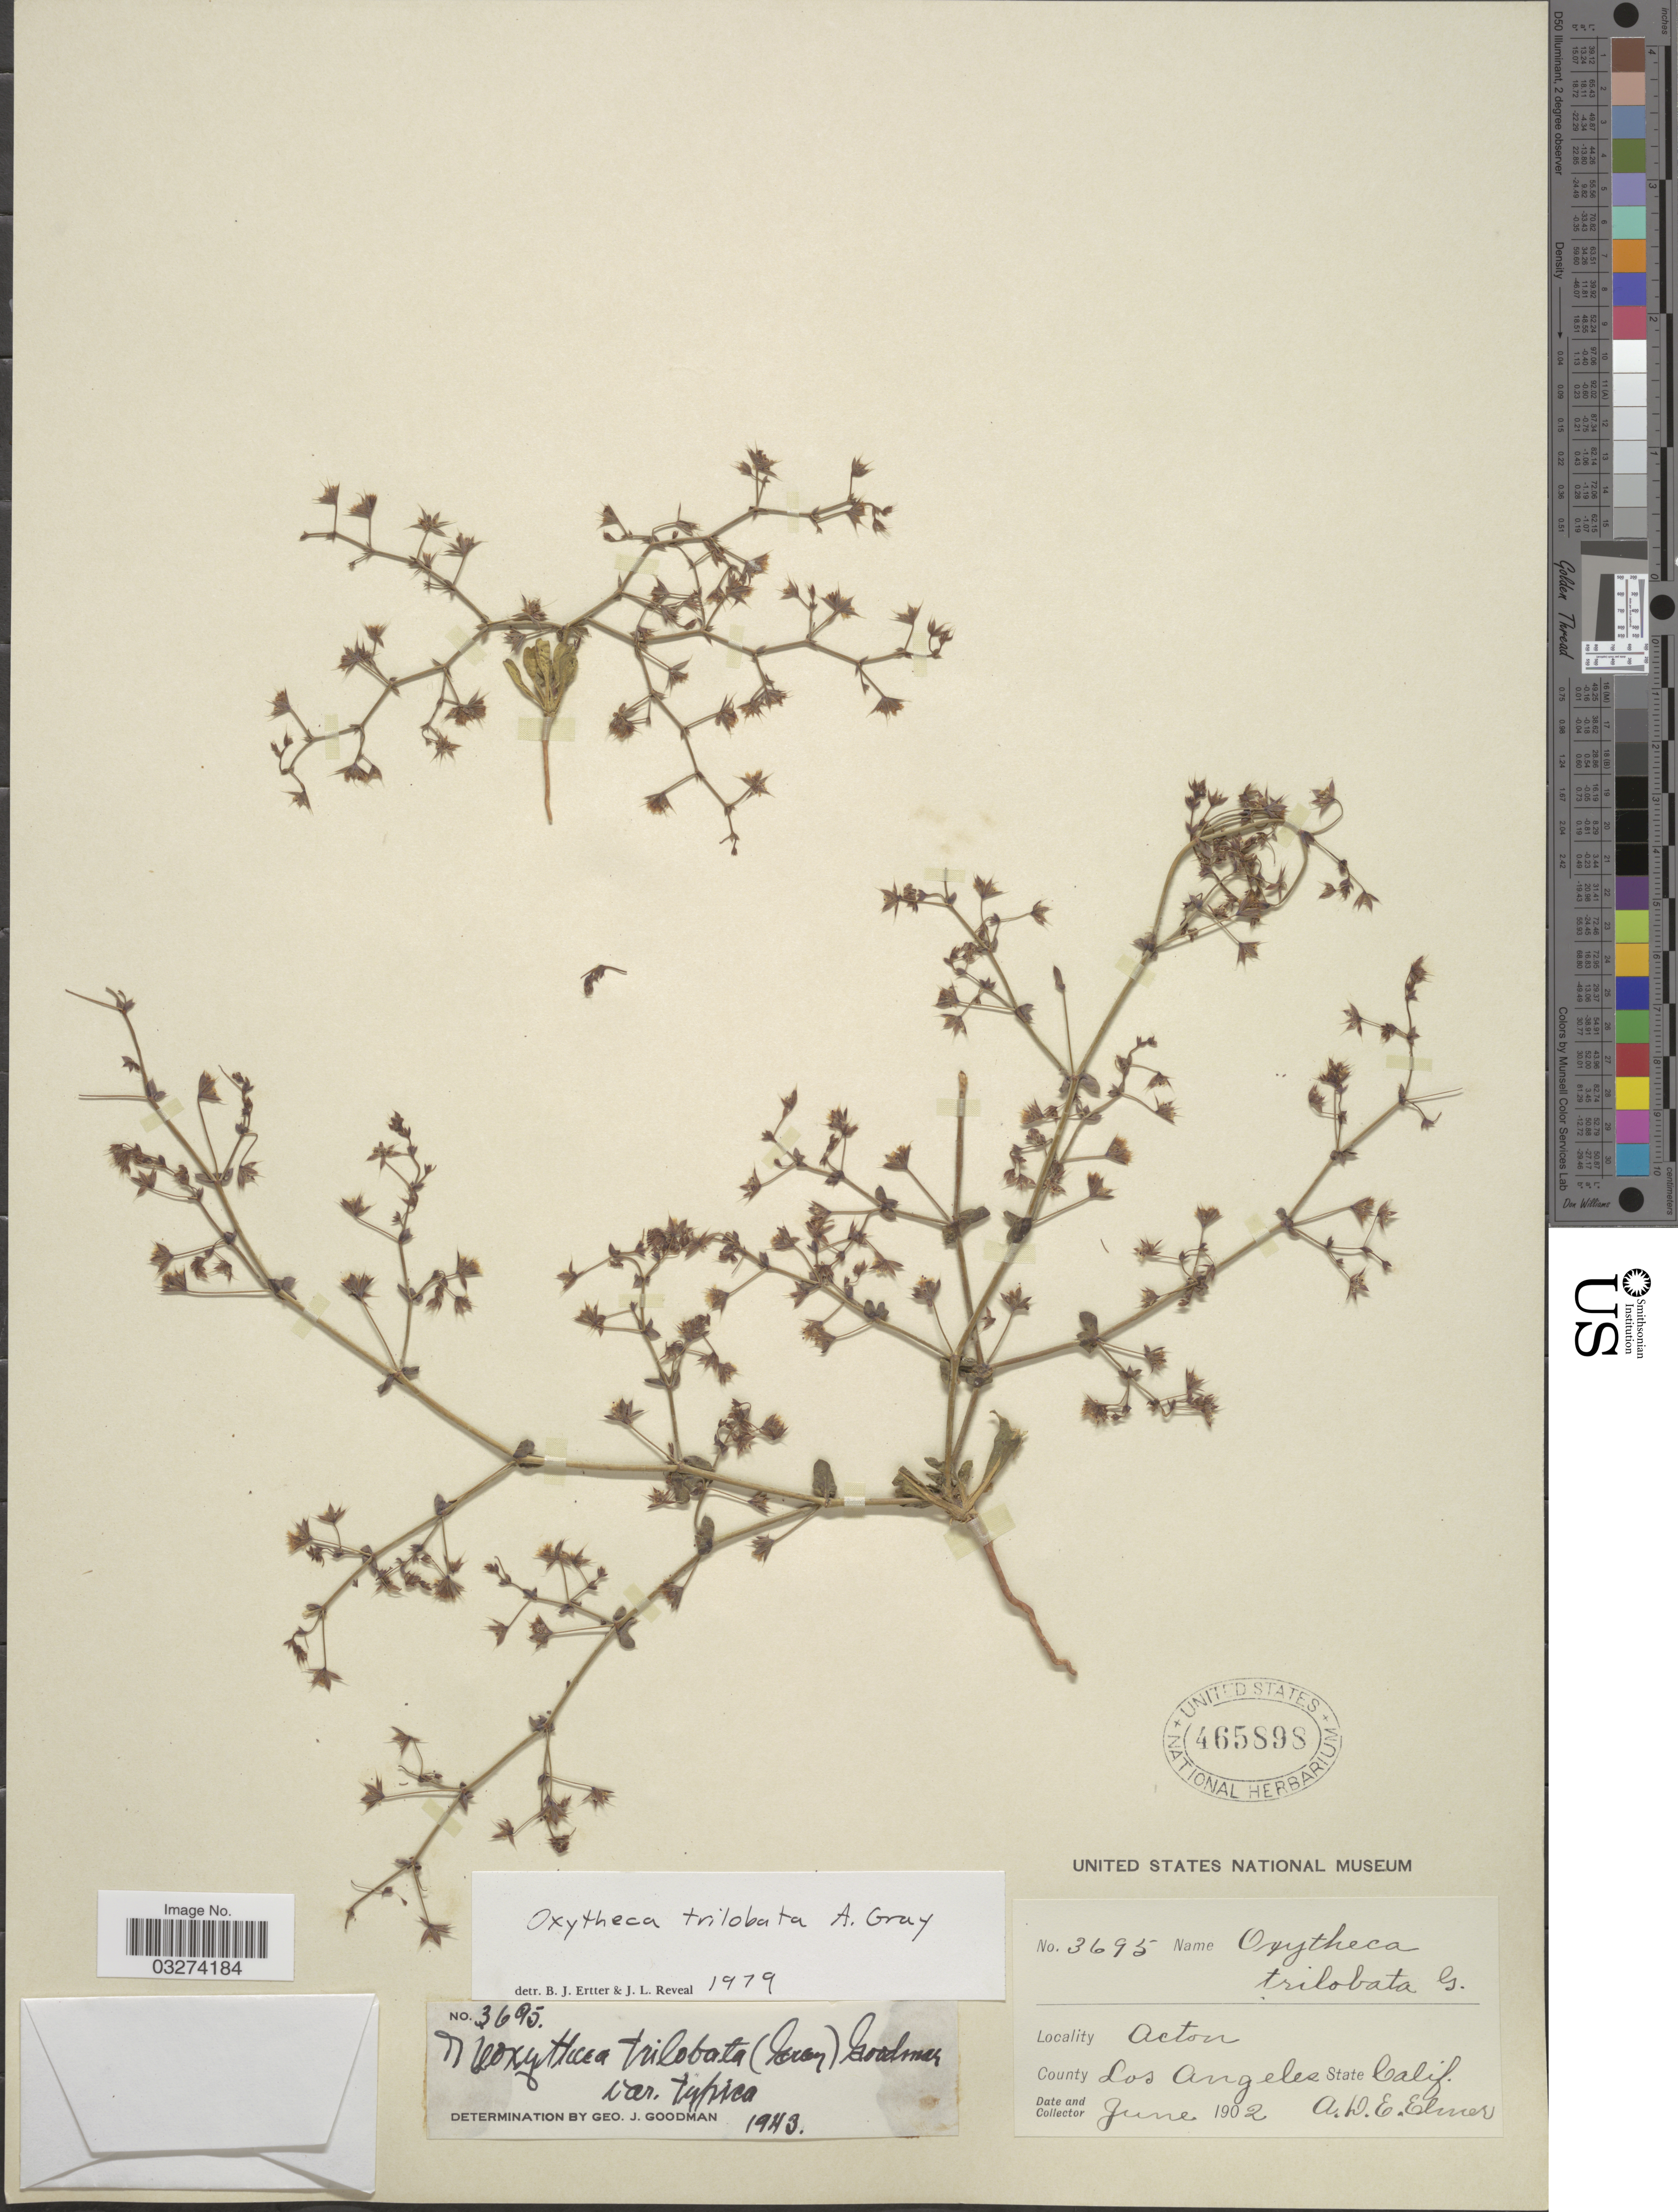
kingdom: Plantae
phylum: Tracheophyta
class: Magnoliopsida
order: Caryophyllales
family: Polygonaceae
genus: Sidotheca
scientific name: Sidotheca trilobata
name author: (A. Gray) Reveal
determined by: Strong, Mark T., (BOT), Smithsonian Institution - National Museum of Natural History (UNITED STATES)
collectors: A. D. E. Elmer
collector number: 3695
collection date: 1902-06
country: United States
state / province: California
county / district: Los Angeles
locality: Acton. County Los Angeles.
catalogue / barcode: US 465898